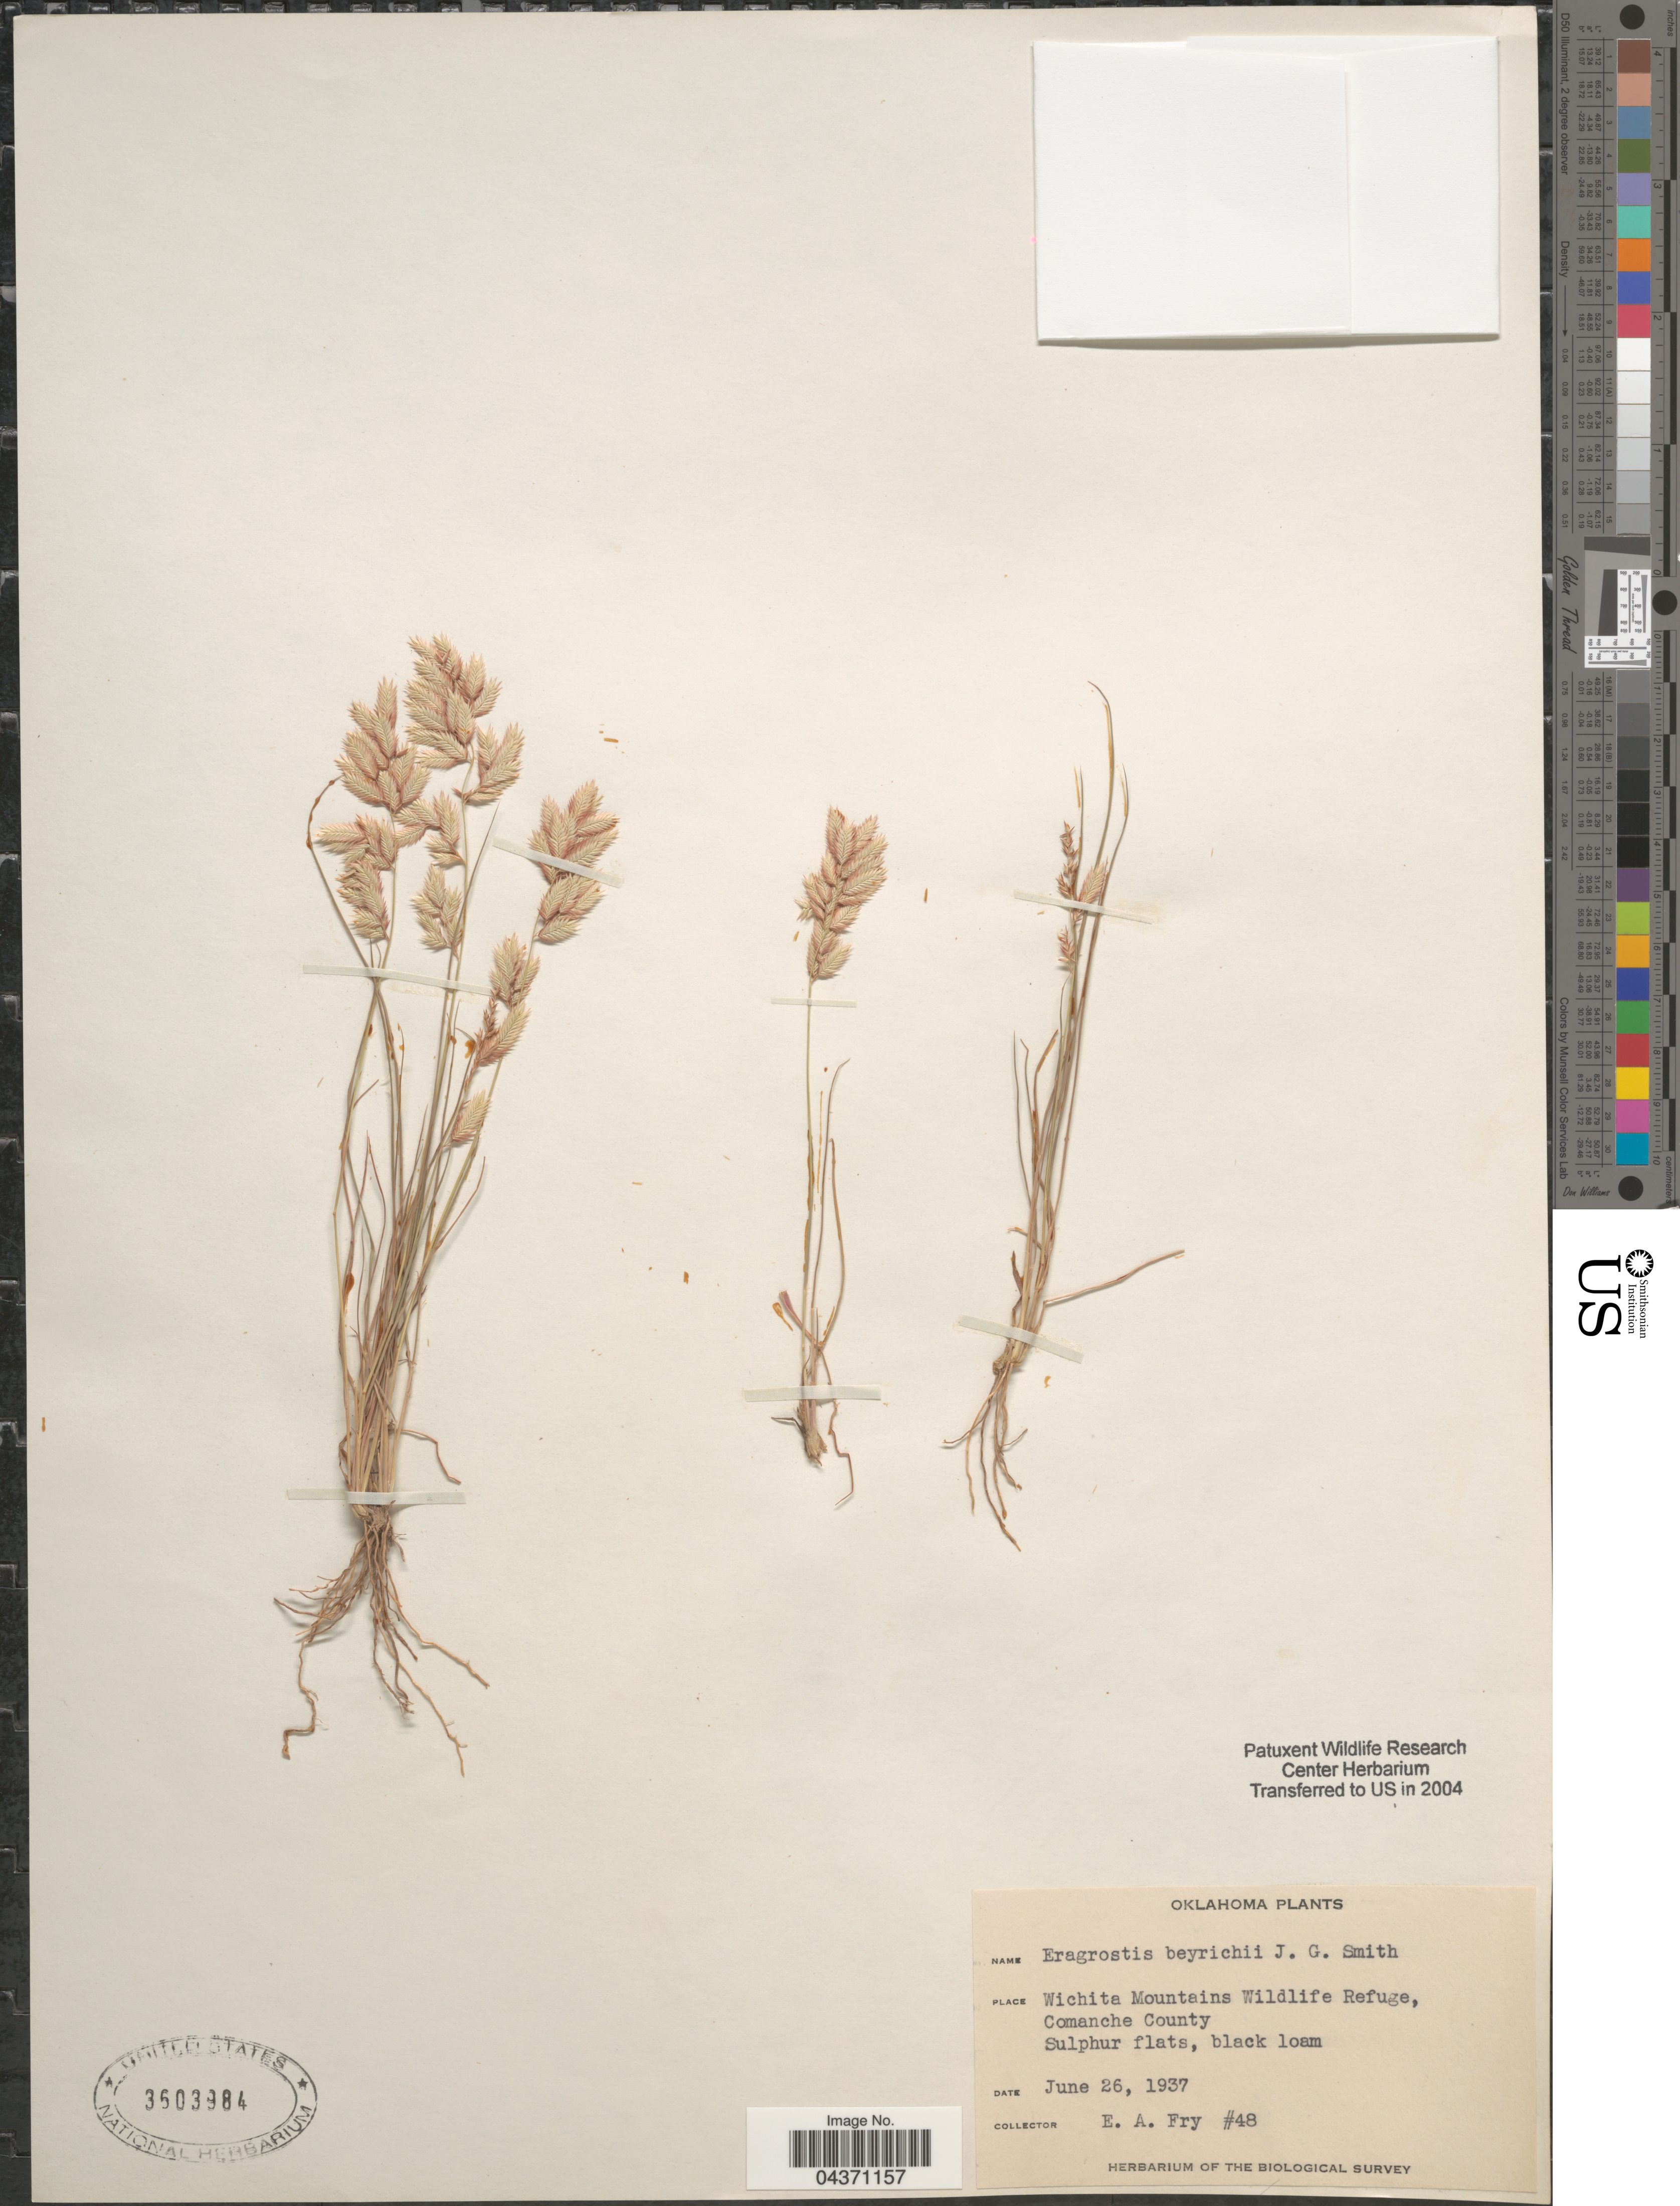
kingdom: Plantae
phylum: Tracheophyta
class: Liliopsida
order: Poales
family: Poaceae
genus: Eragrostis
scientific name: Eragrostis secundiflora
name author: J. Presl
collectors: E. Fry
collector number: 48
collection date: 1937-06-26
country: United States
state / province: Oklahoma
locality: Wichita Mountains Wildlife Refuge, Comanche County. Sulphur flats, black loam. Biological Survey.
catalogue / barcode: US 3603984